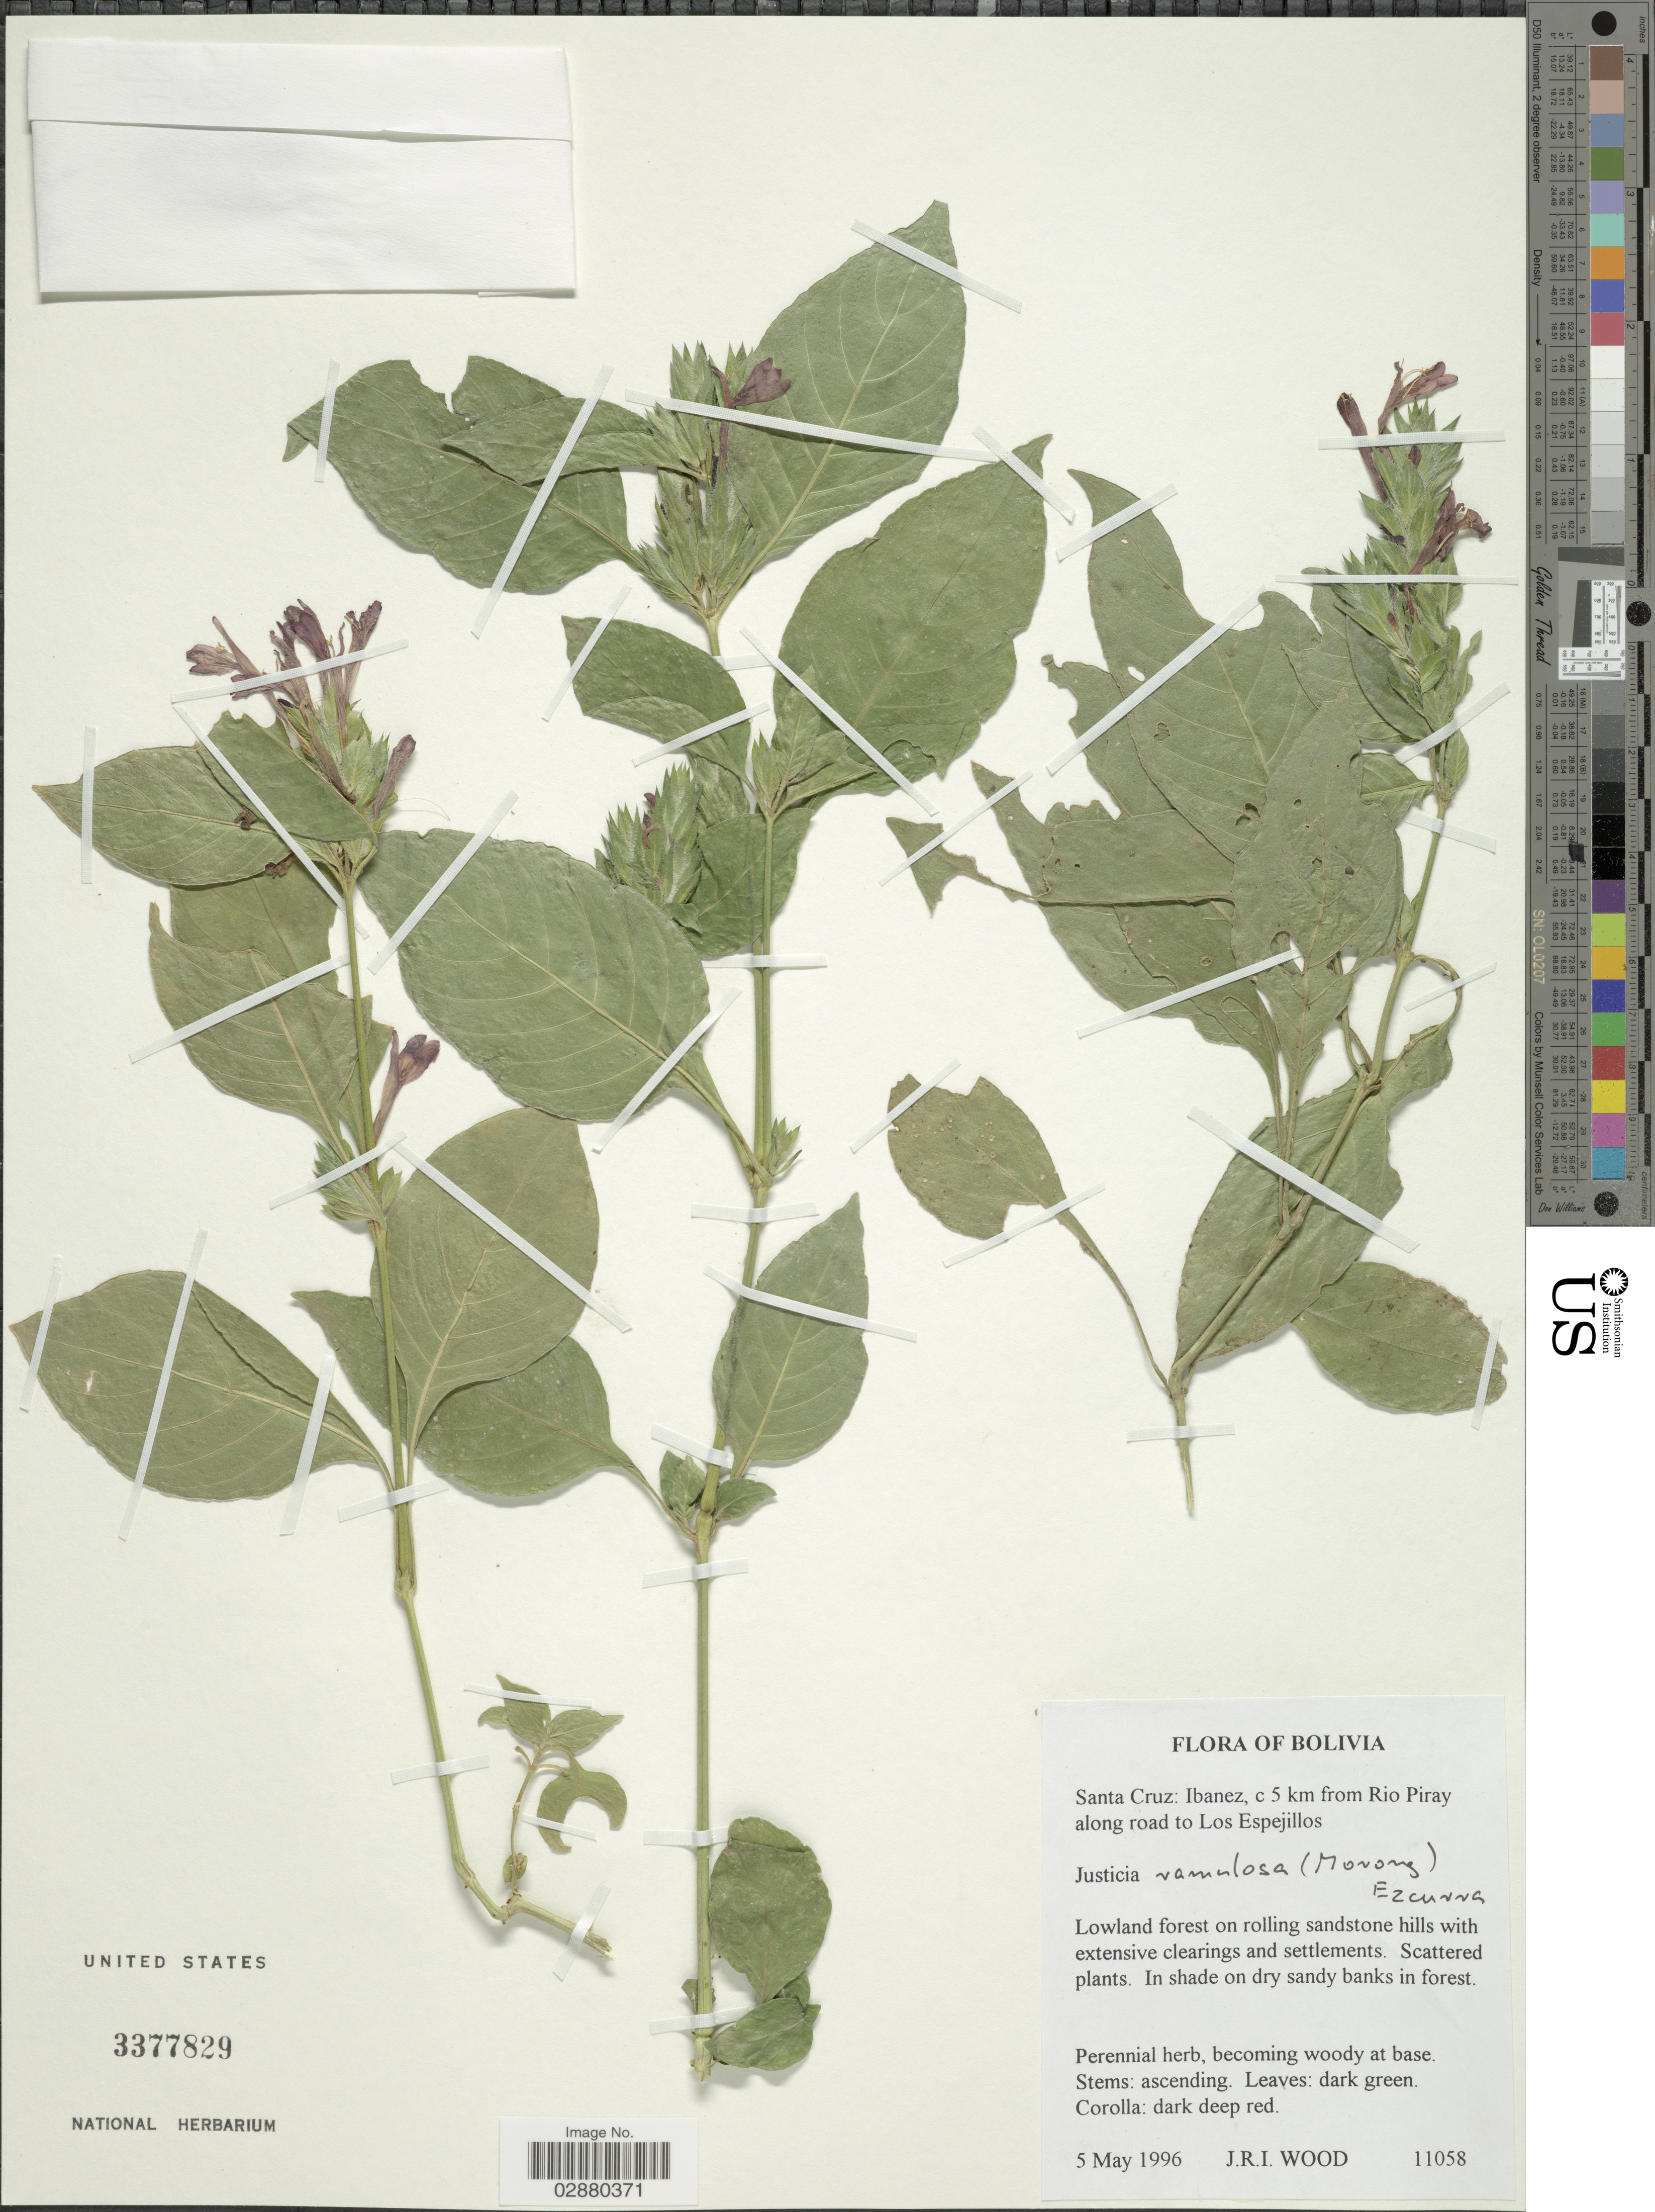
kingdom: Plantae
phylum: Tracheophyta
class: Magnoliopsida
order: Lamiales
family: Acanthaceae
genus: Justicia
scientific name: Justicia ramulosa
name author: (Morong) V.A.W. Graham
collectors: J. R. I. Wood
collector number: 11058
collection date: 1996-05-05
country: Bolivia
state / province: Santa Cruz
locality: Ibanez, c 5 km from Rio Piray along road to Los Espejillos.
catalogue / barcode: US 3377829